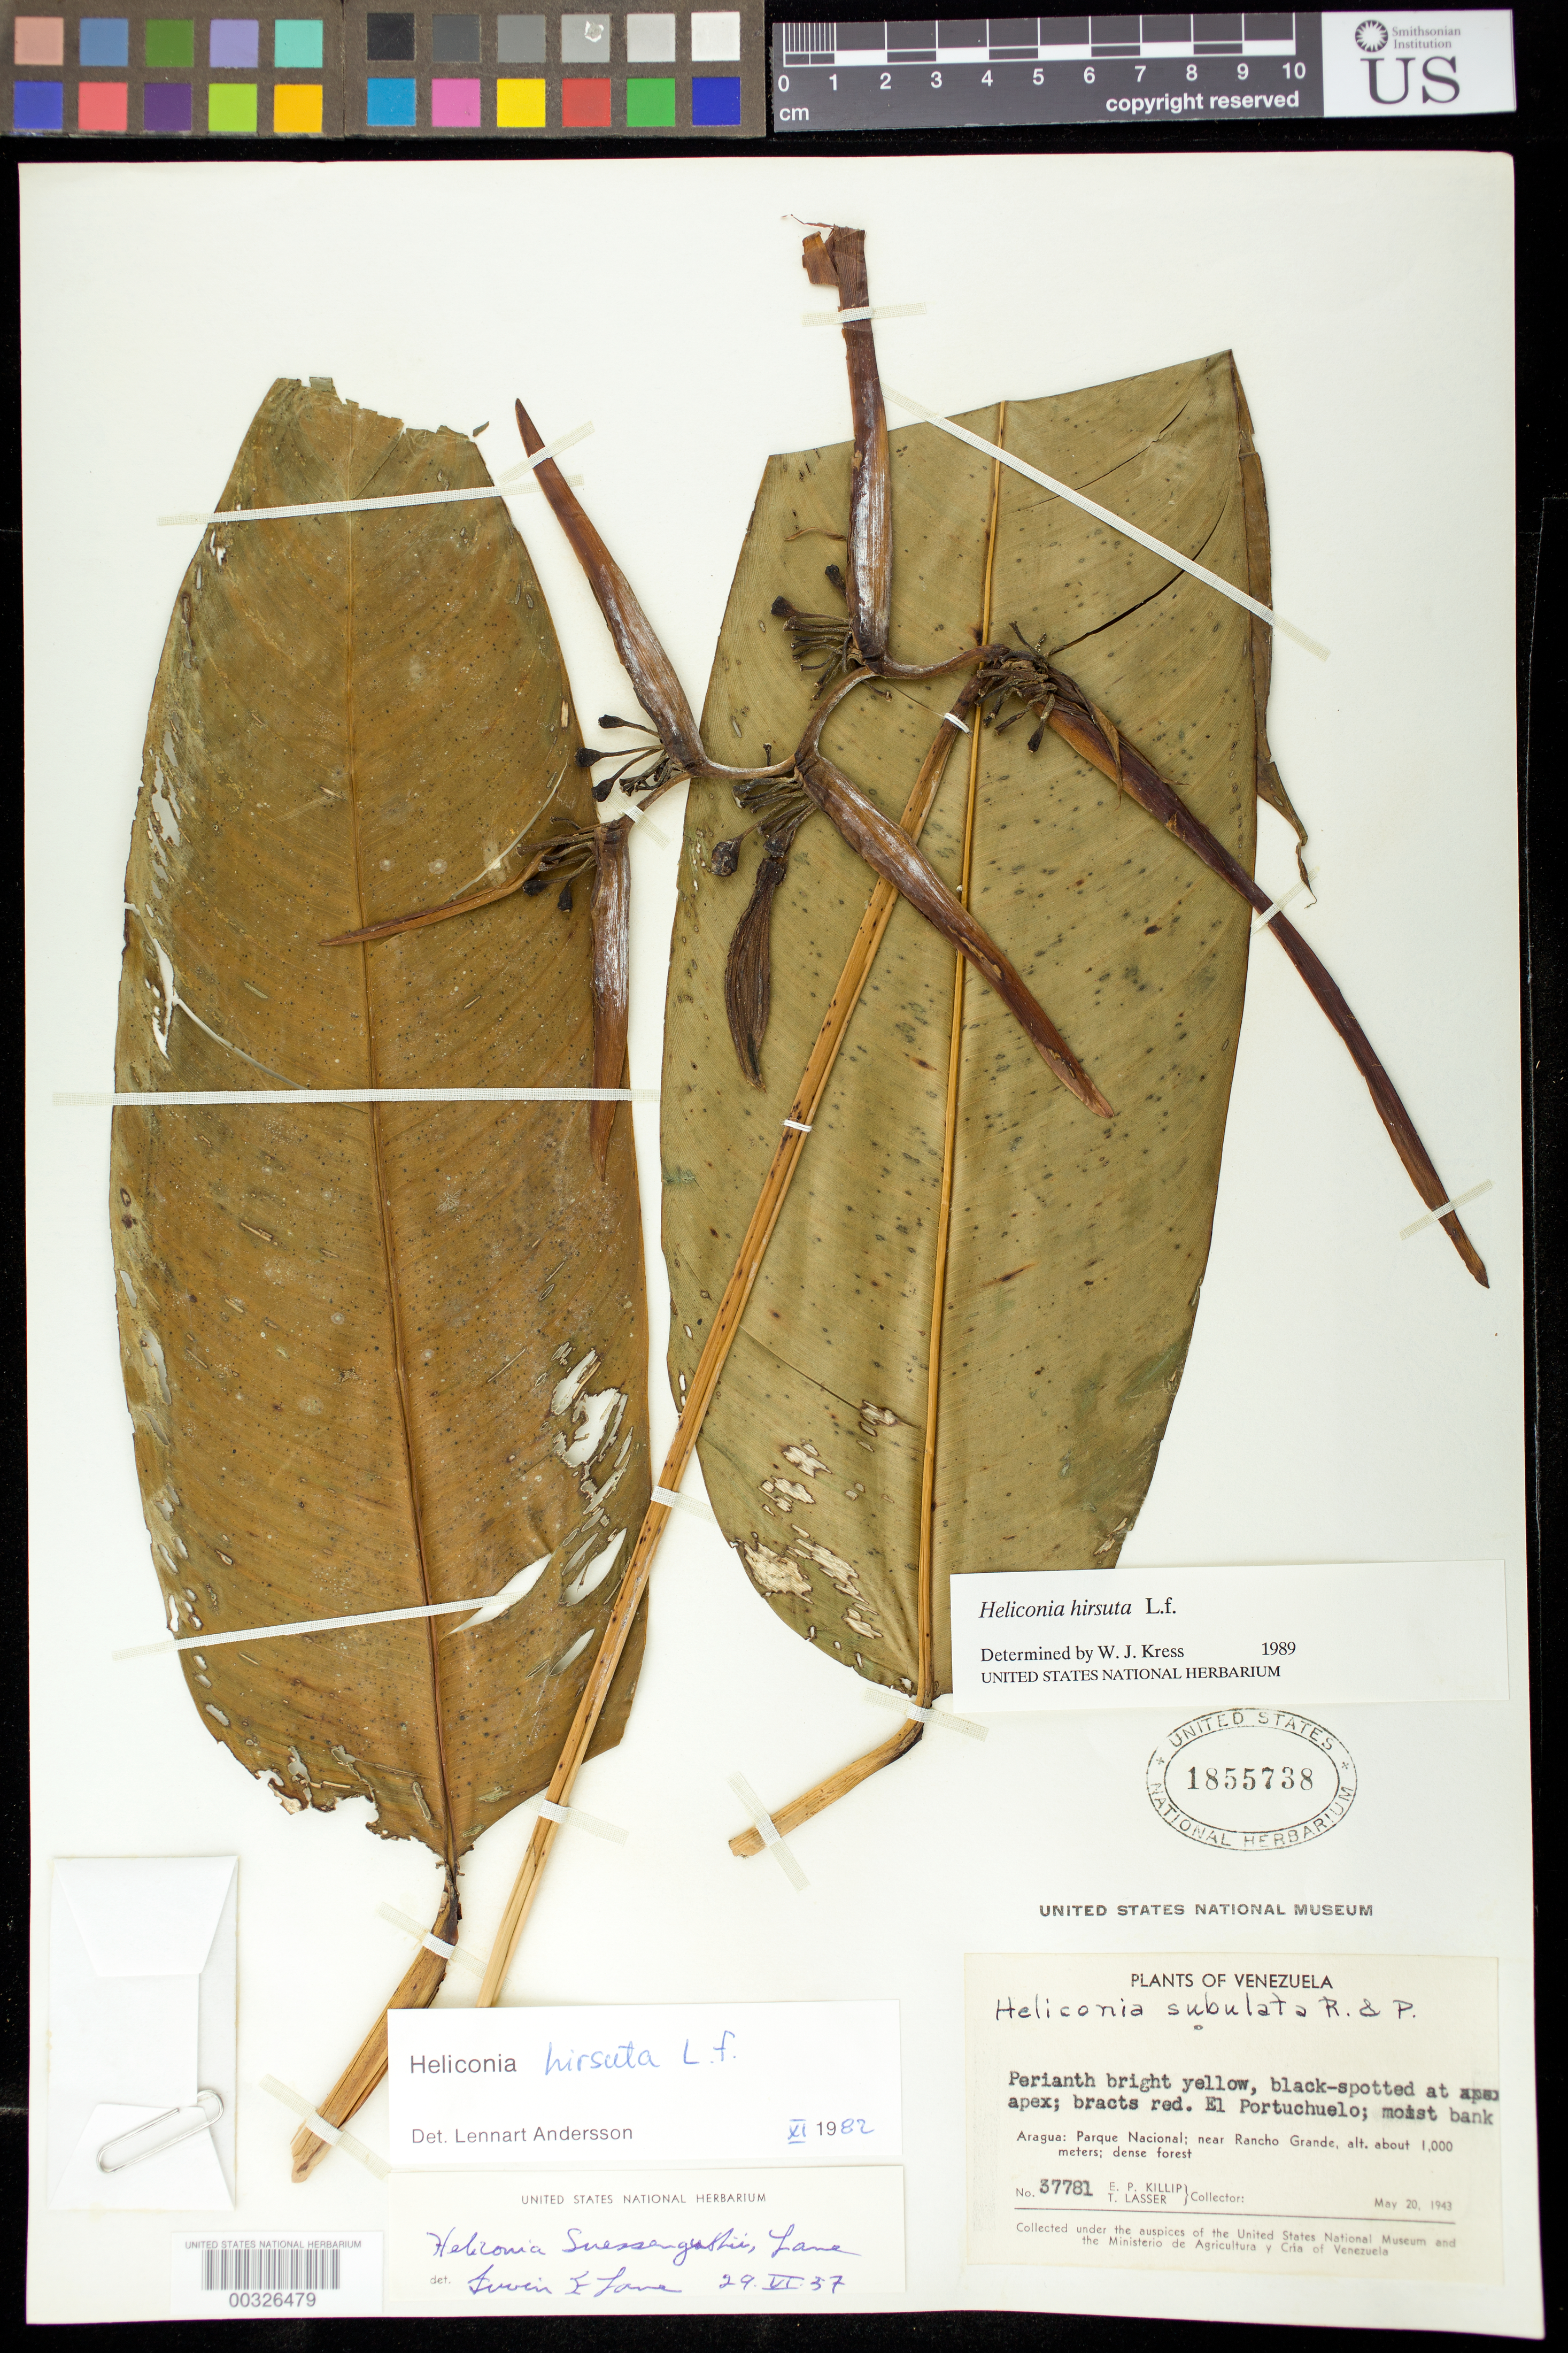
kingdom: Plantae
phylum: Tracheophyta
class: Liliopsida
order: Zingiberales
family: Heliconiaceae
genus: Heliconia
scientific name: Heliconia hirsuta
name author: L. f.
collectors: E. P. Killip & T. Lasser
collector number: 37781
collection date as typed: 20 May 1943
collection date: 1943-05-20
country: Venezuela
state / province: Aragua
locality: Parque nacional, near rancho grande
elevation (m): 1000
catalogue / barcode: US 1855738